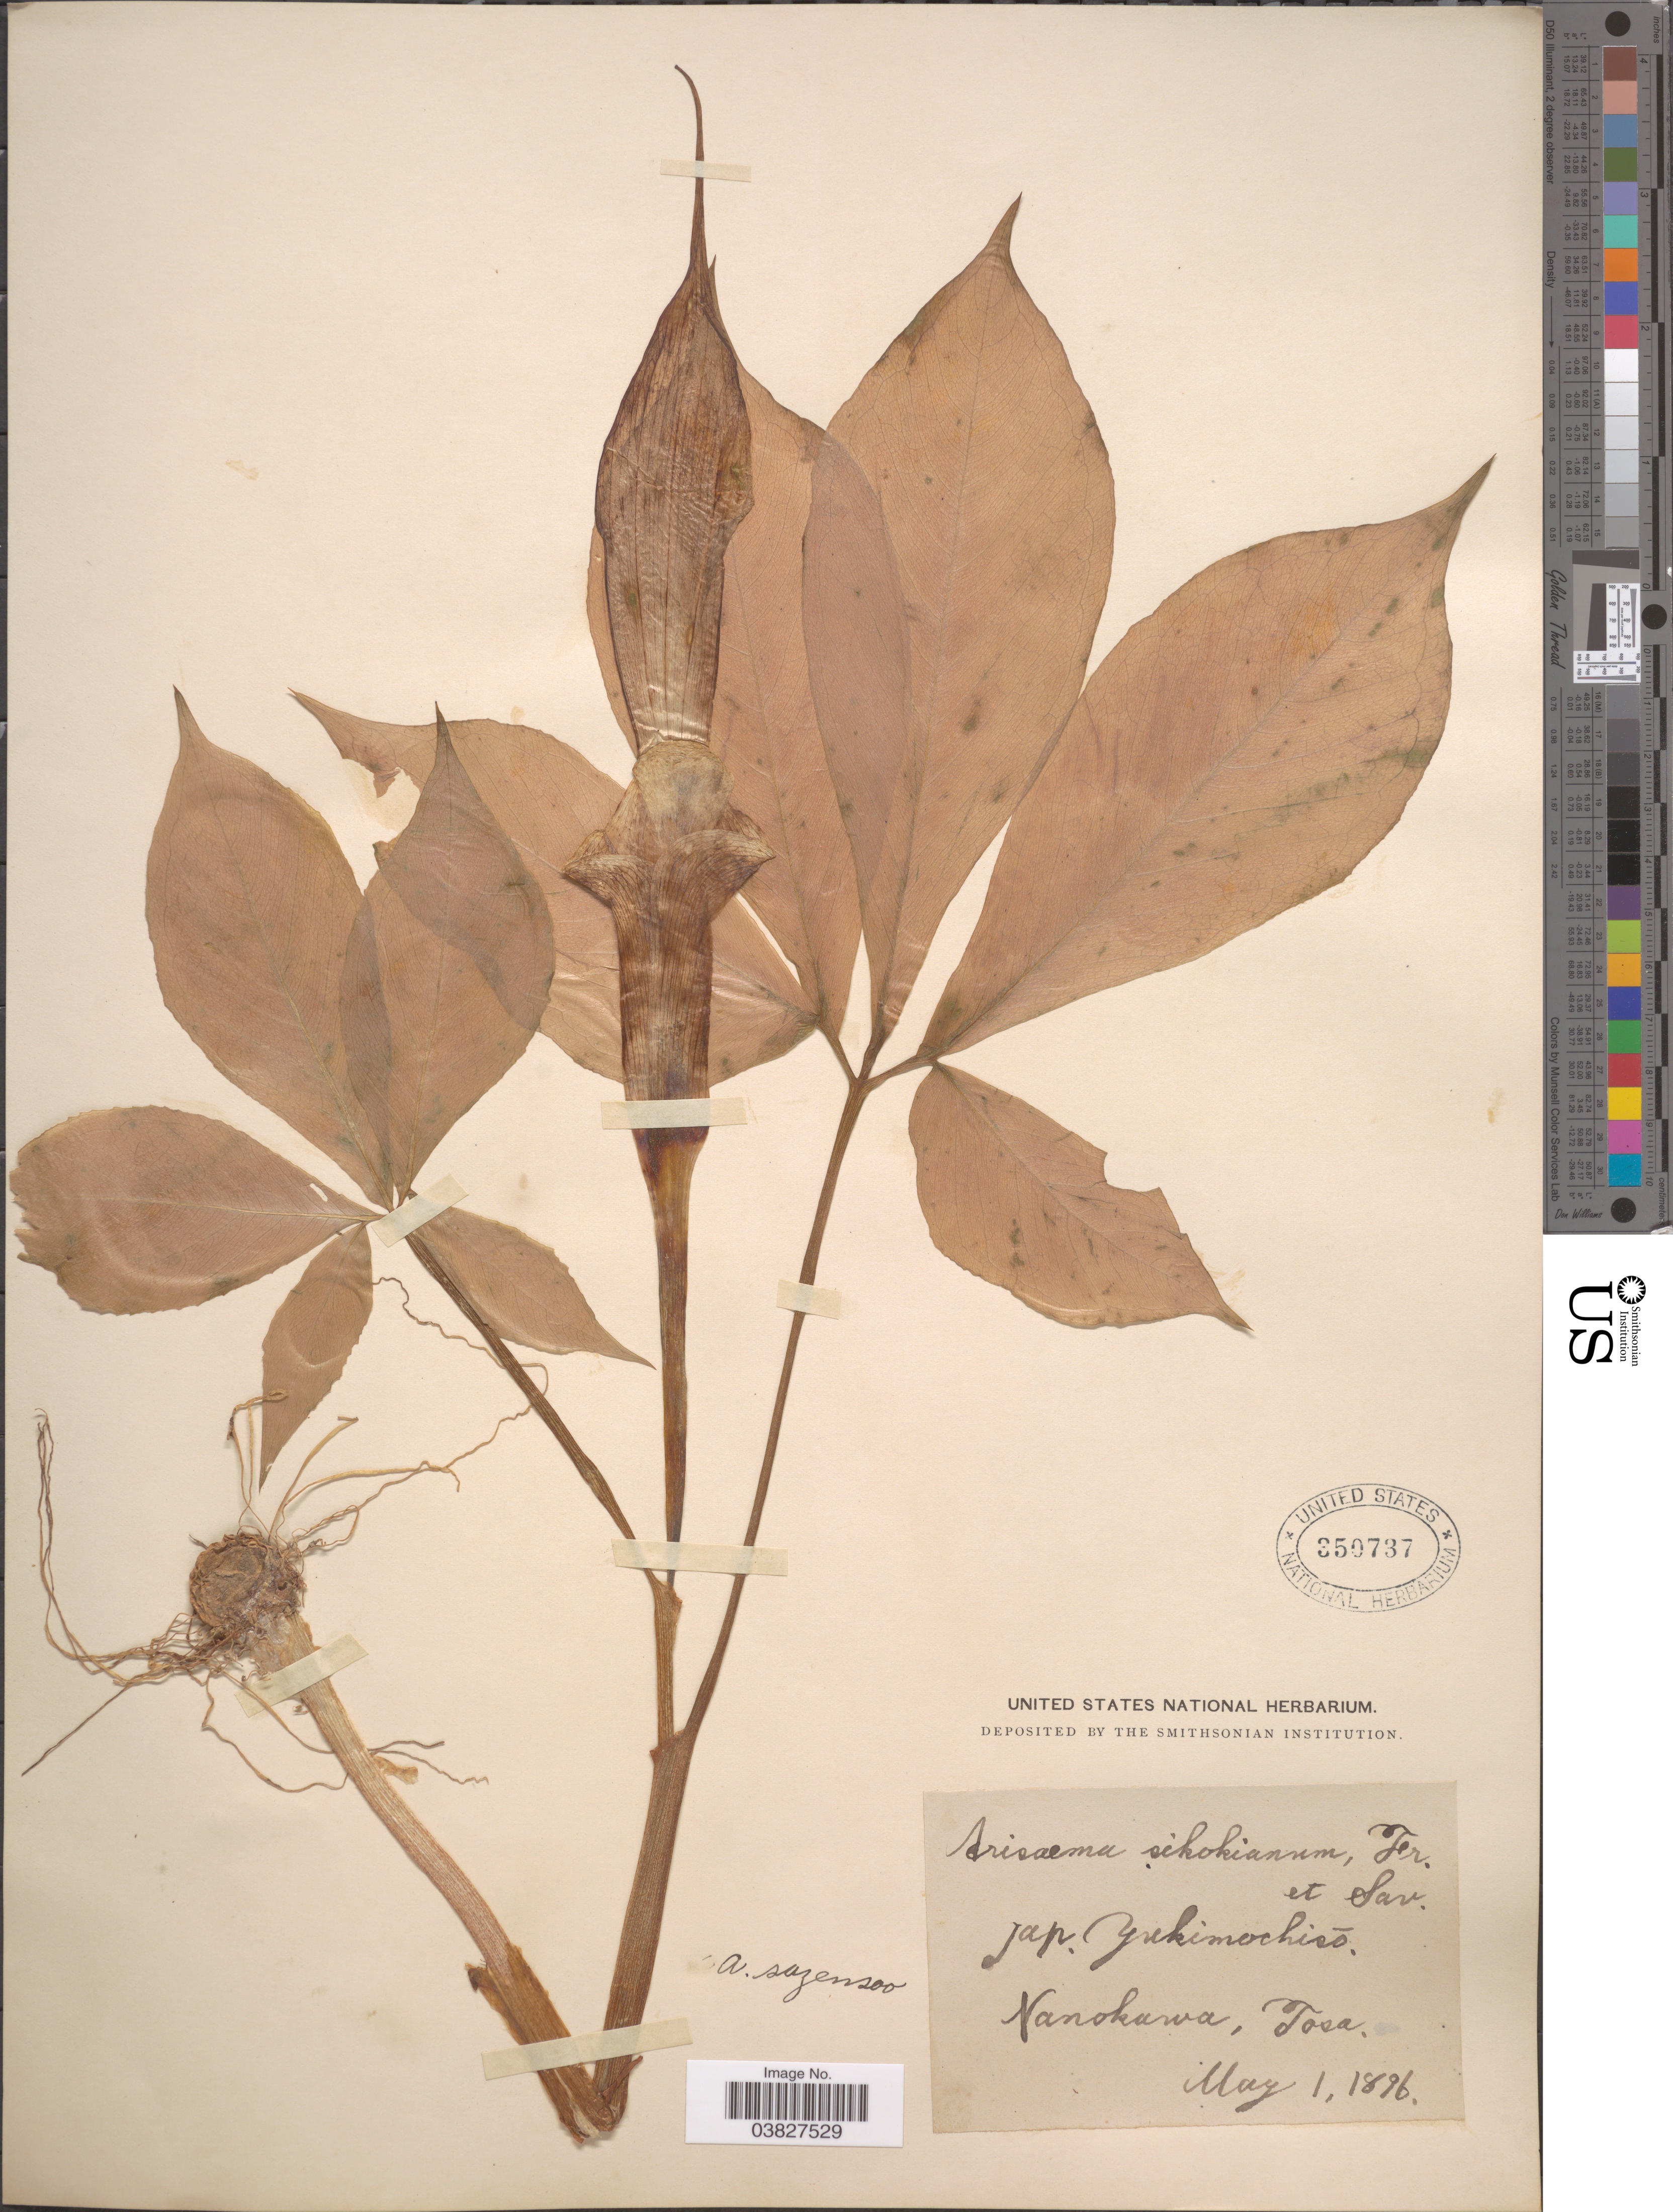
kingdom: Plantae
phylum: Tracheophyta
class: Liliopsida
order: Alismatales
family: Araceae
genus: Arisaema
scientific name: Arisaema sazensoo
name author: (Blume) Makino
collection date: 1896-05-01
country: Japan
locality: Nanokawa, Tosa.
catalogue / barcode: US 350737